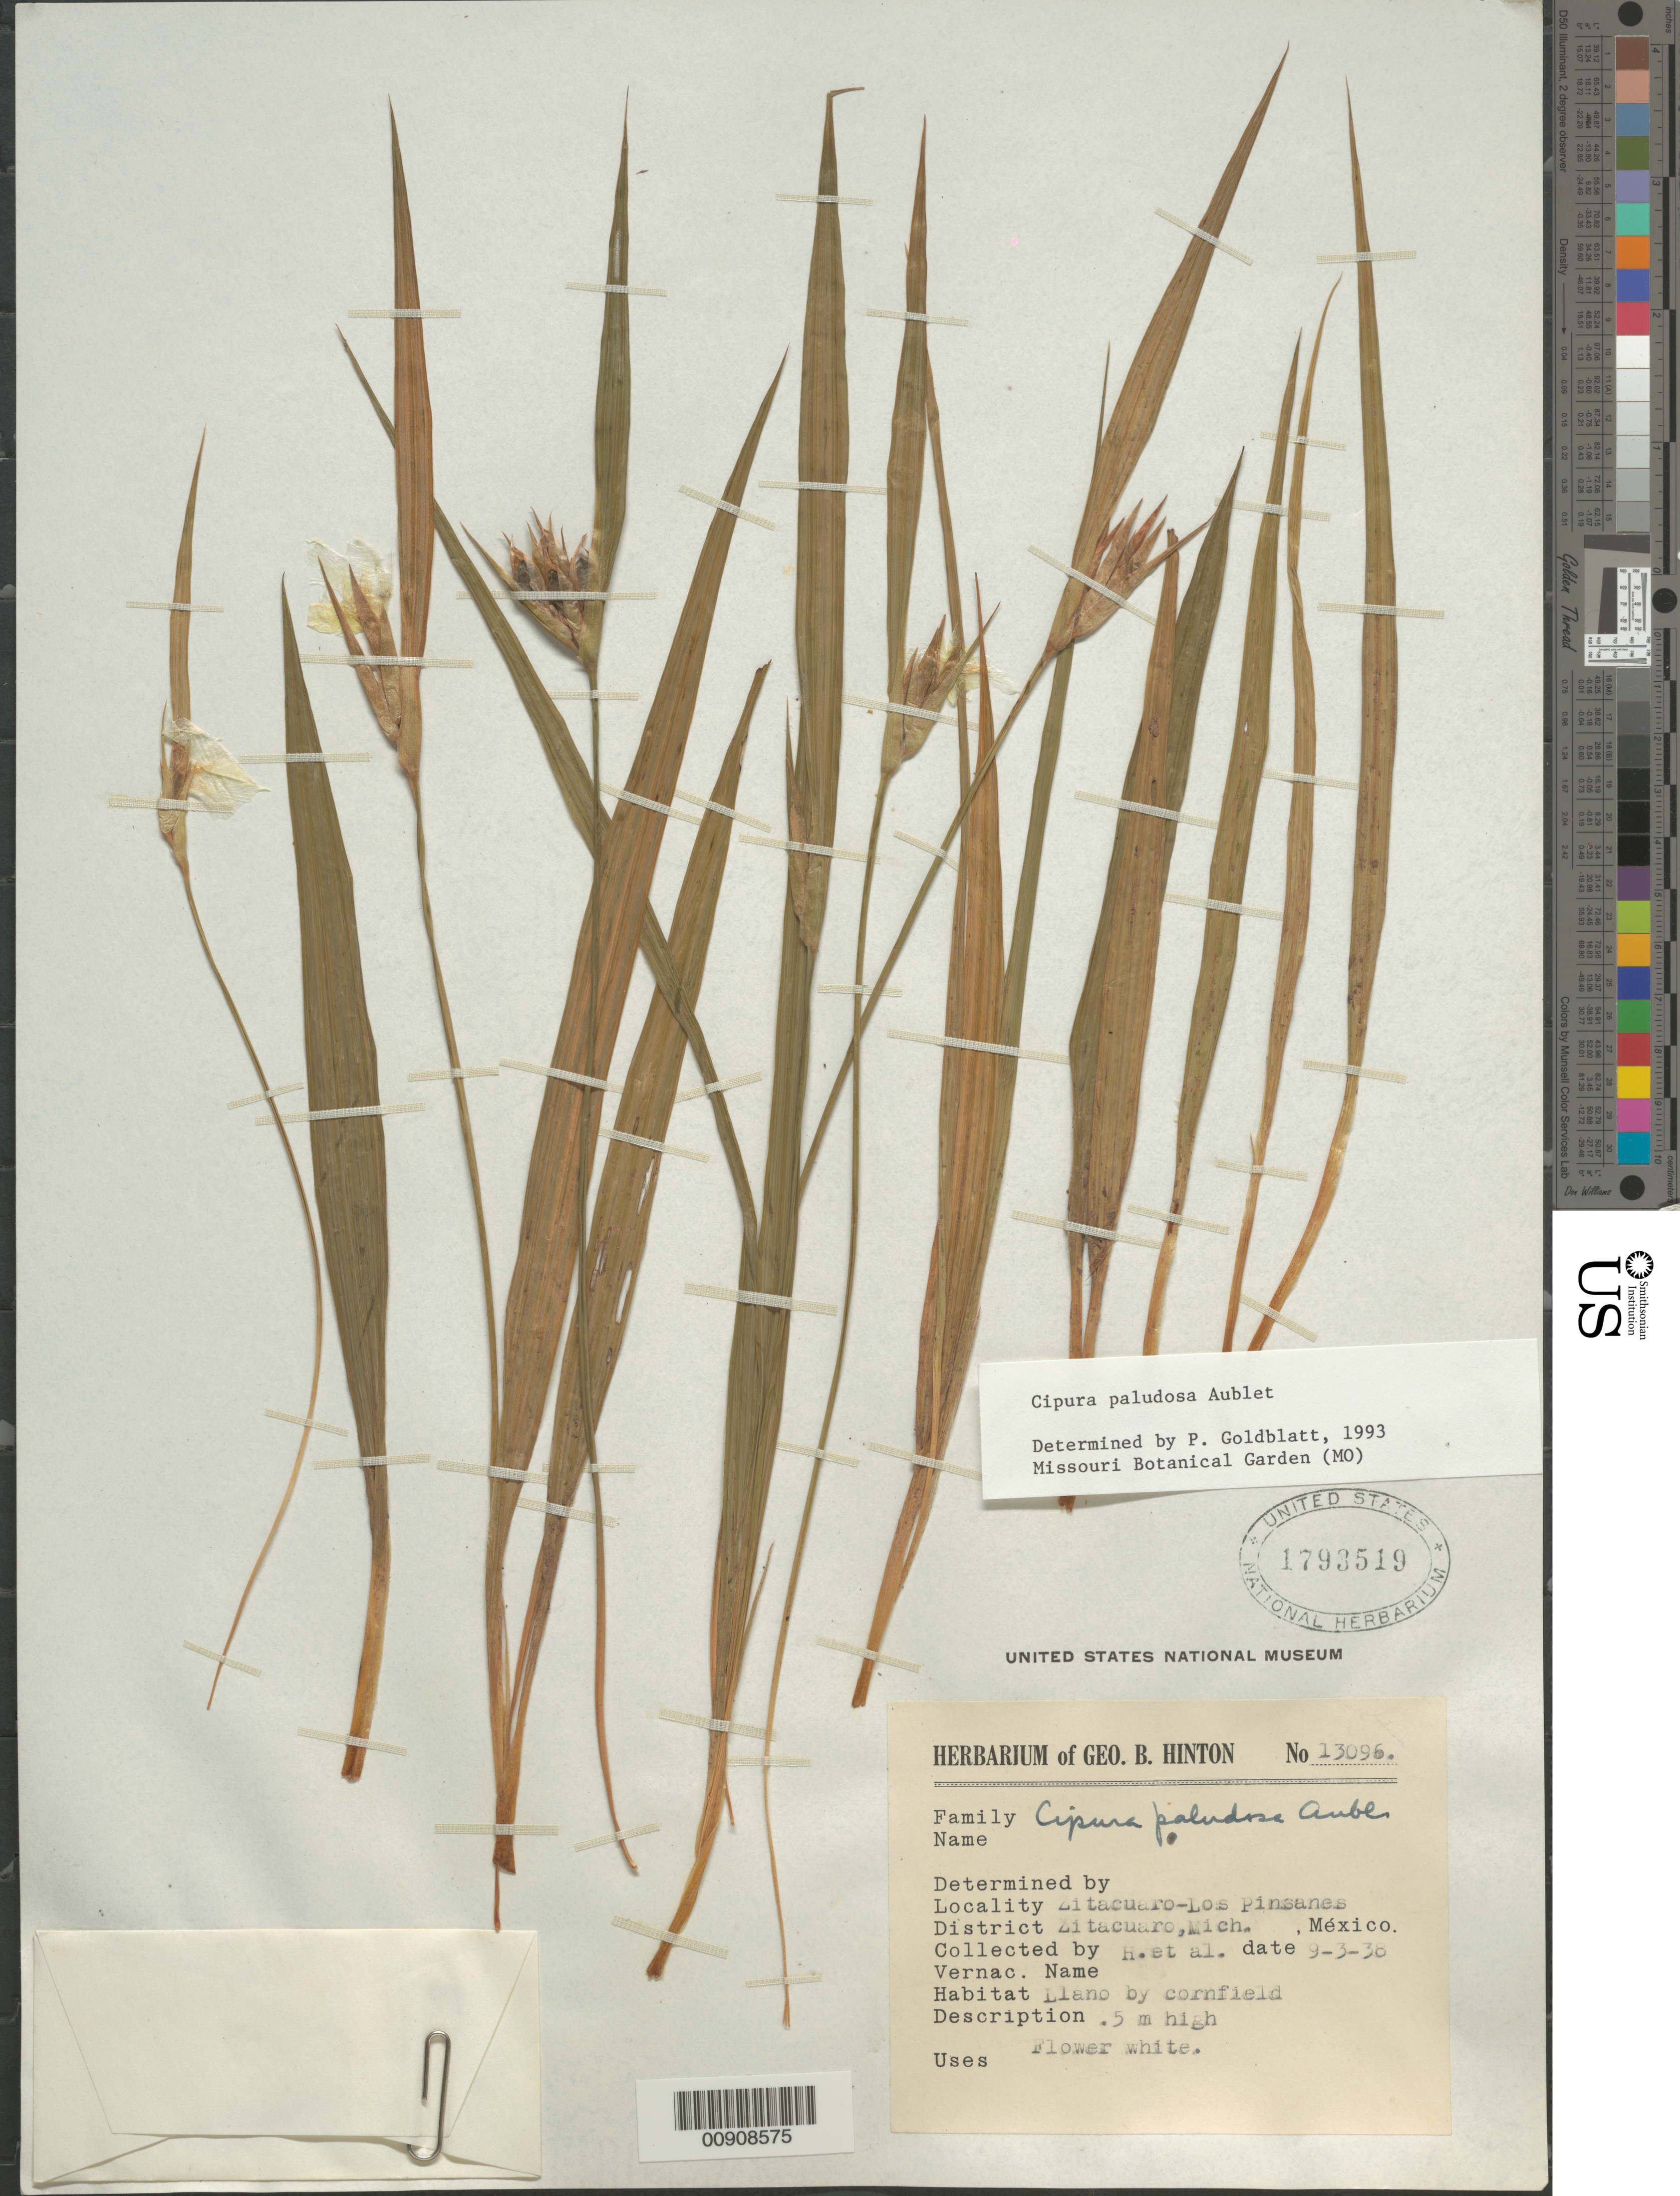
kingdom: Plantae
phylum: Tracheophyta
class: Liliopsida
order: Asparagales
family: Iridaceae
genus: Cipura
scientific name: Cipura paludosa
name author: Aubl.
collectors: G. B. Hinton & et al.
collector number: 13096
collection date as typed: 03 Sep 1938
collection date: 1938-09-03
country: Mexico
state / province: Michoacán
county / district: Zitácuaro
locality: Zitácuaro - Los Pinsanes, District Zitácuaro, Michoacán.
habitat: Llano by cornfield.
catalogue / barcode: US 1793519